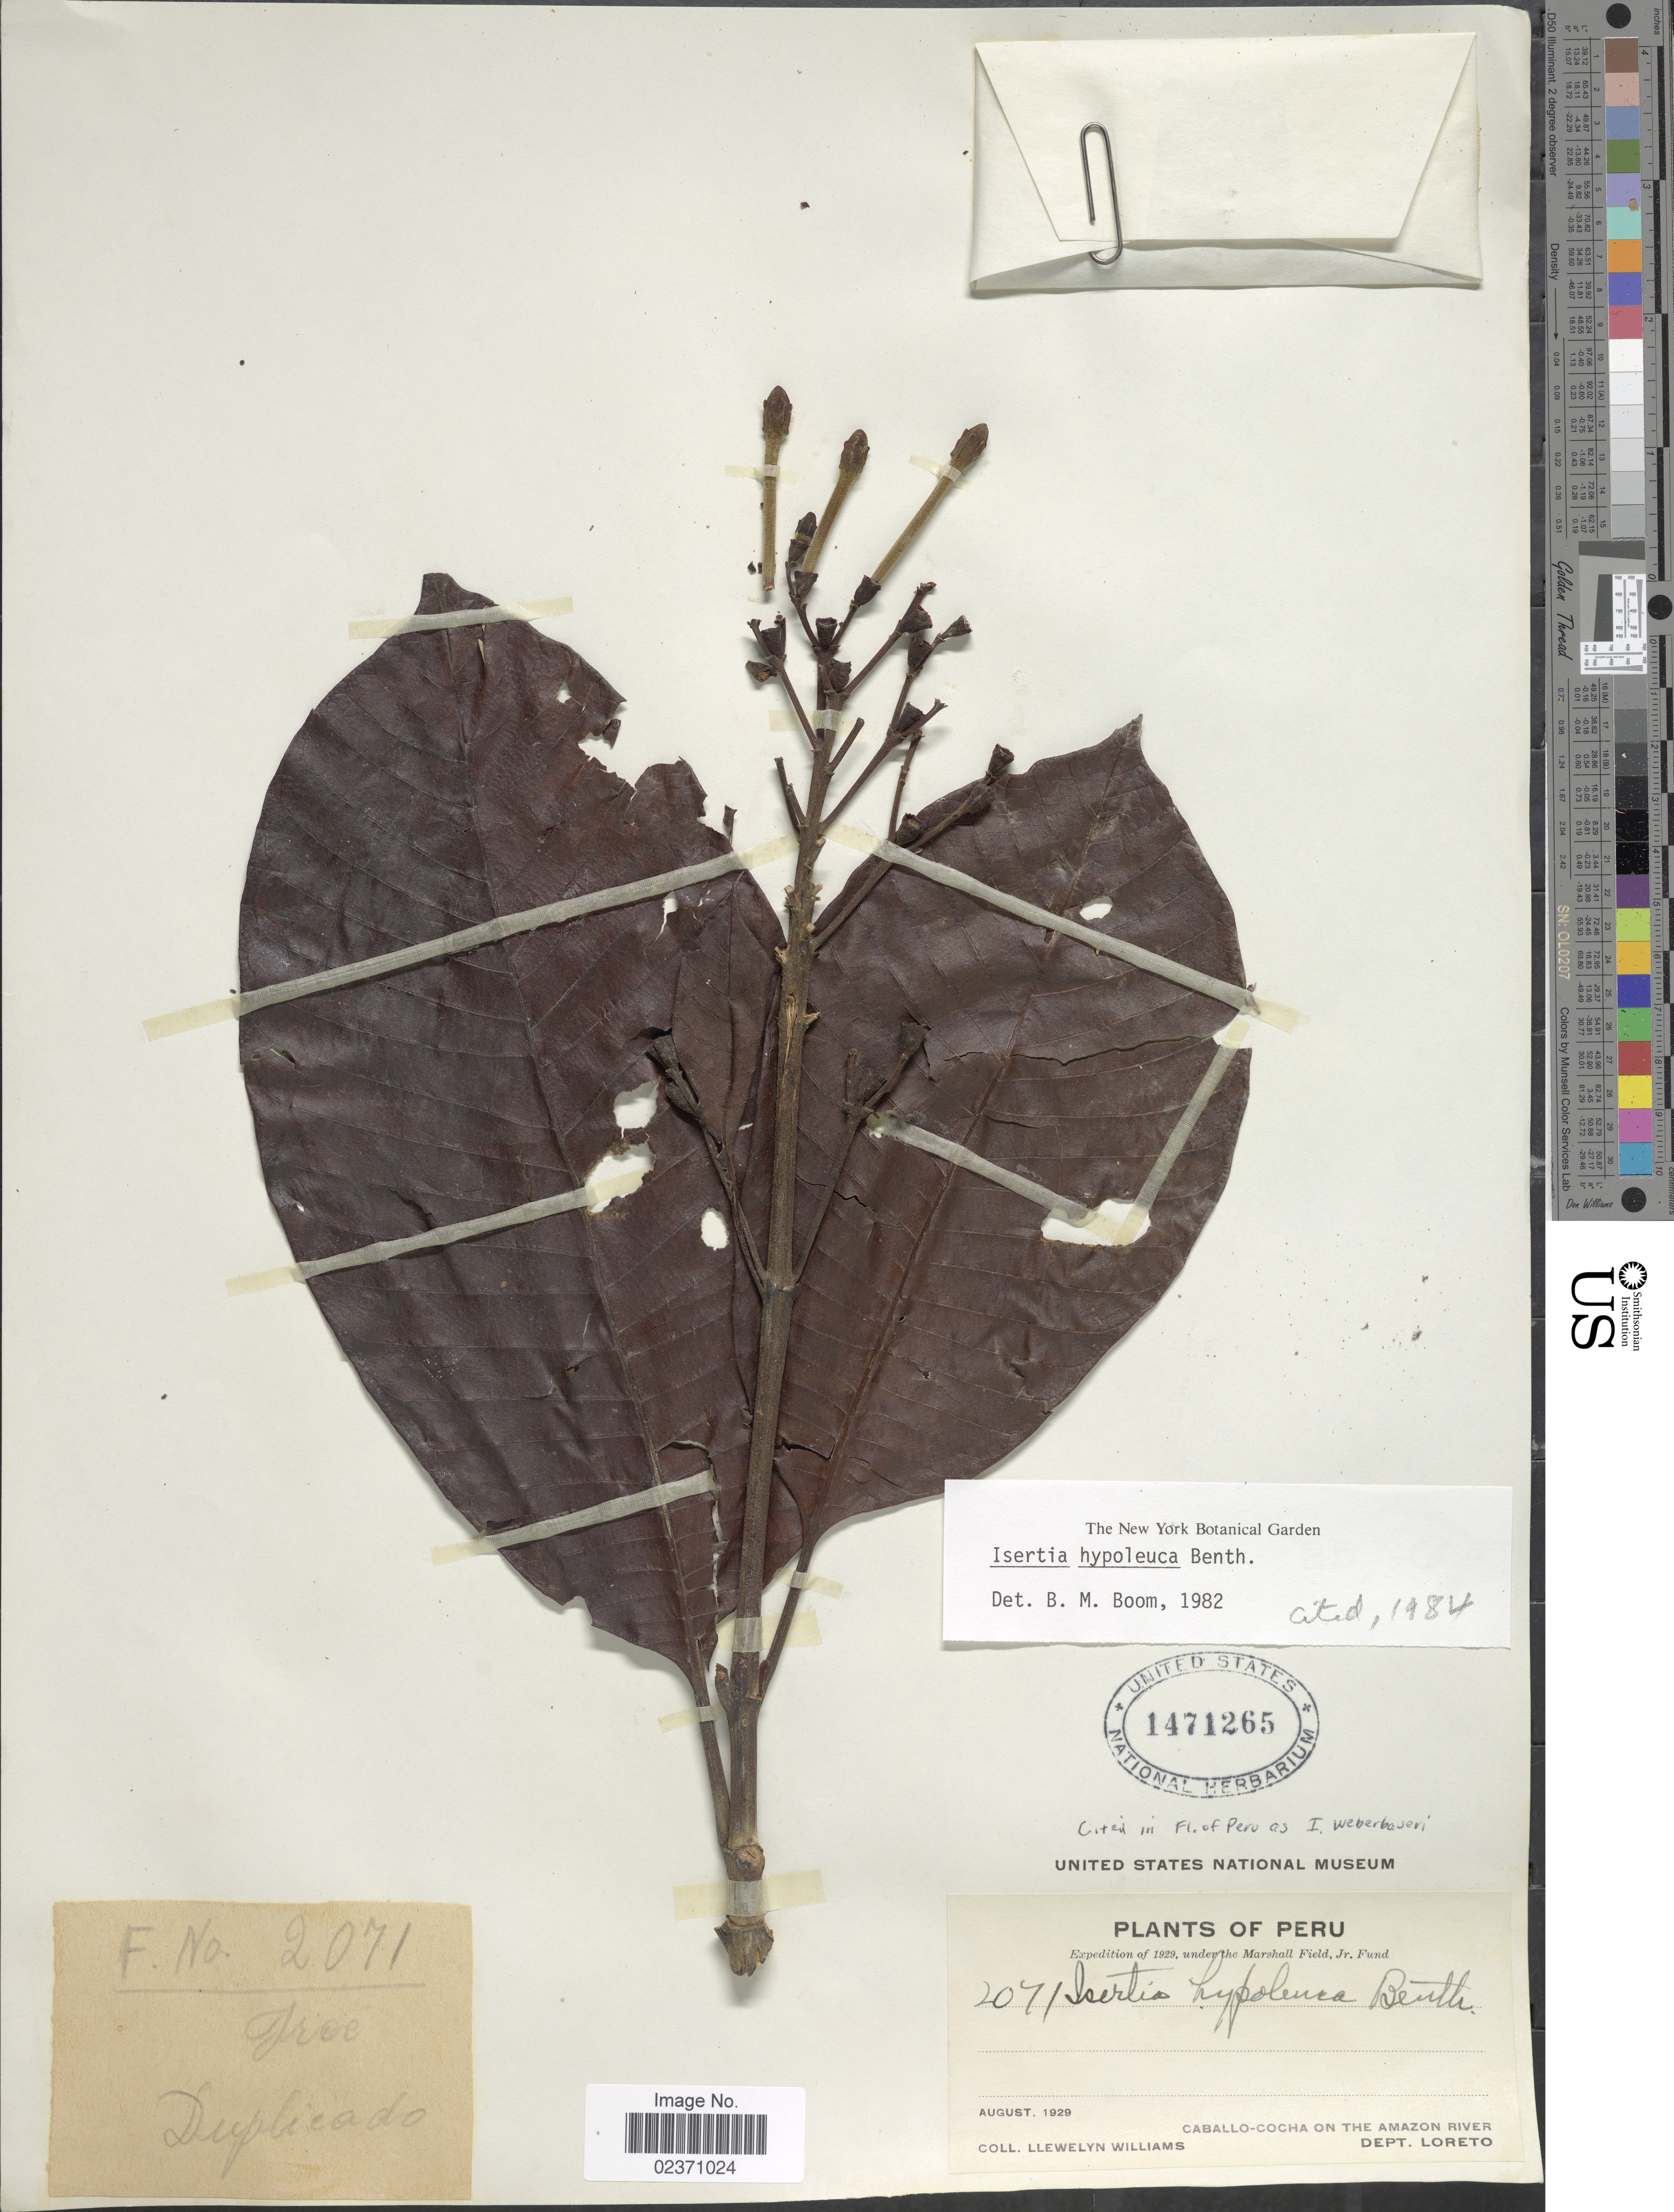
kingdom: Plantae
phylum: Tracheophyta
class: Magnoliopsida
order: Gentianales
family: Rubiaceae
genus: Isertia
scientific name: Isertia hypoleuca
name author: Benth.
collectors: Ll. Williams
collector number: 2071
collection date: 1929-08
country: Peru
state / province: Loreto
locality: Caballo-Cocha on the Amazon River. Dept. Loreto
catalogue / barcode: US 1471265